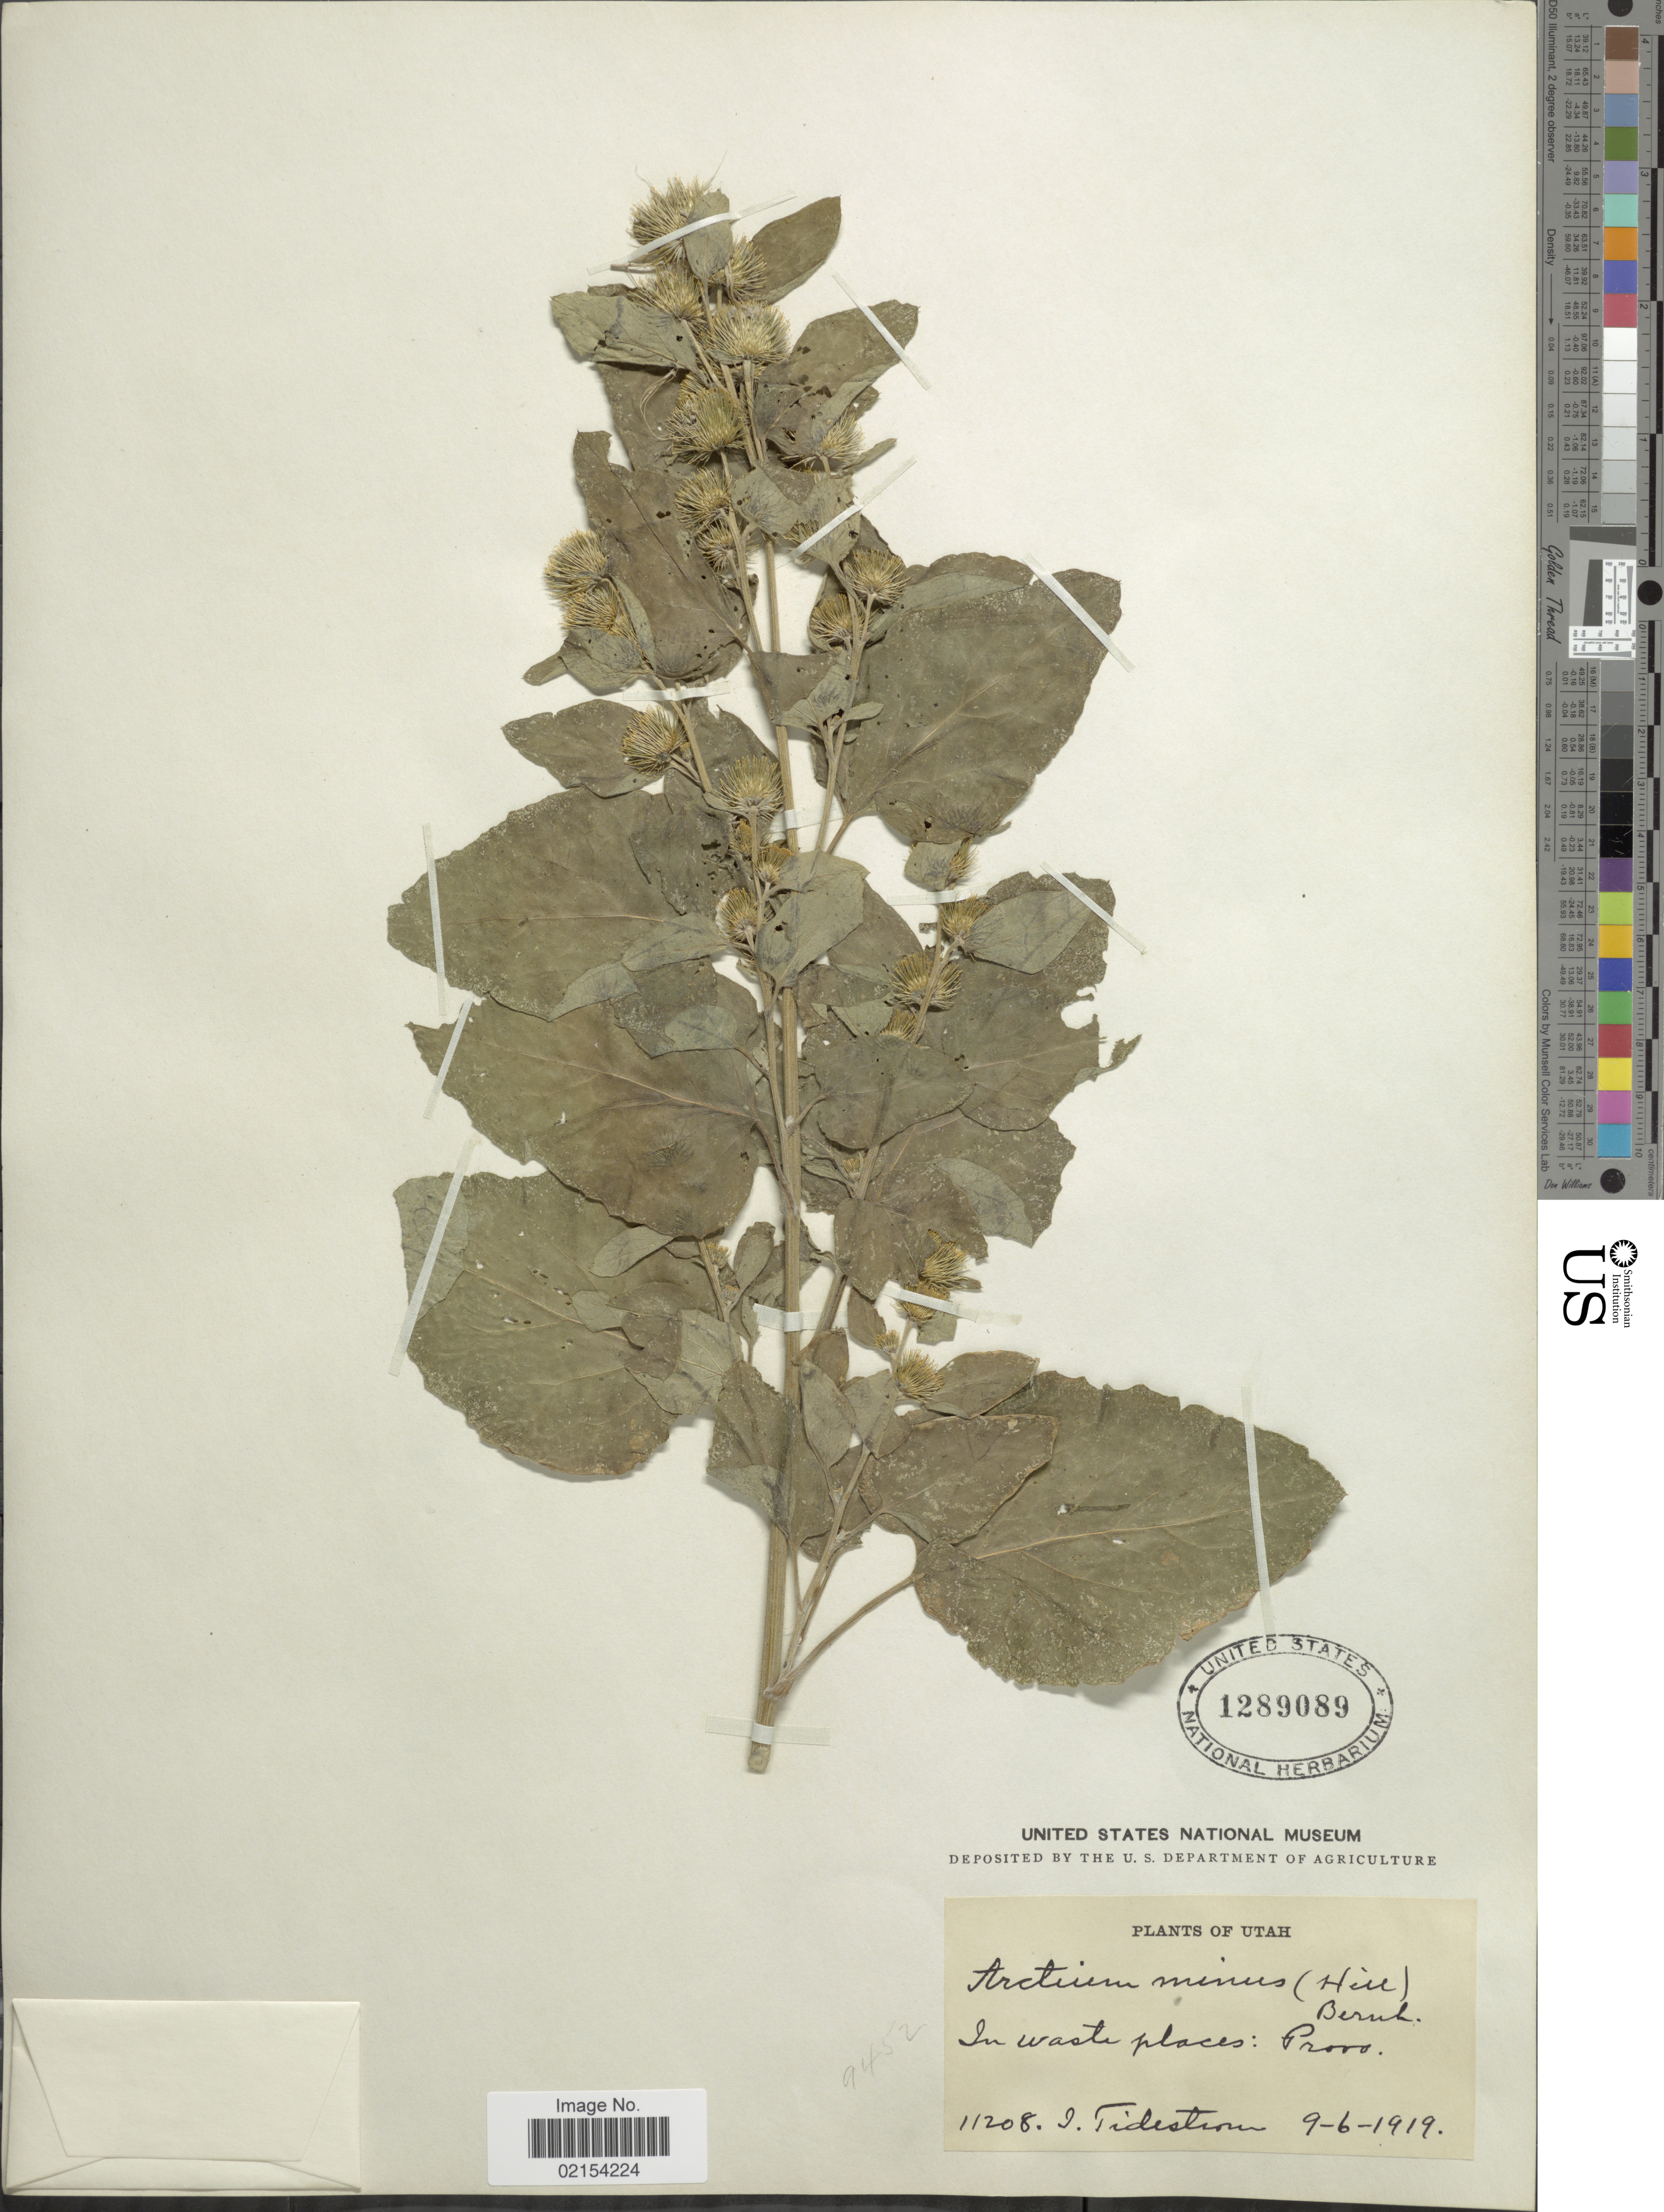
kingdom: Plantae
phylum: Tracheophyta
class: Magnoliopsida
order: Asterales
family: Asteraceae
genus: Arctium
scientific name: Arctium minus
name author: (Hill) Bernh.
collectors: I. F. Tidestrom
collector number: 11208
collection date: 1919-06-09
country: United States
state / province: Utah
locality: Provo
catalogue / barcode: US 1289089